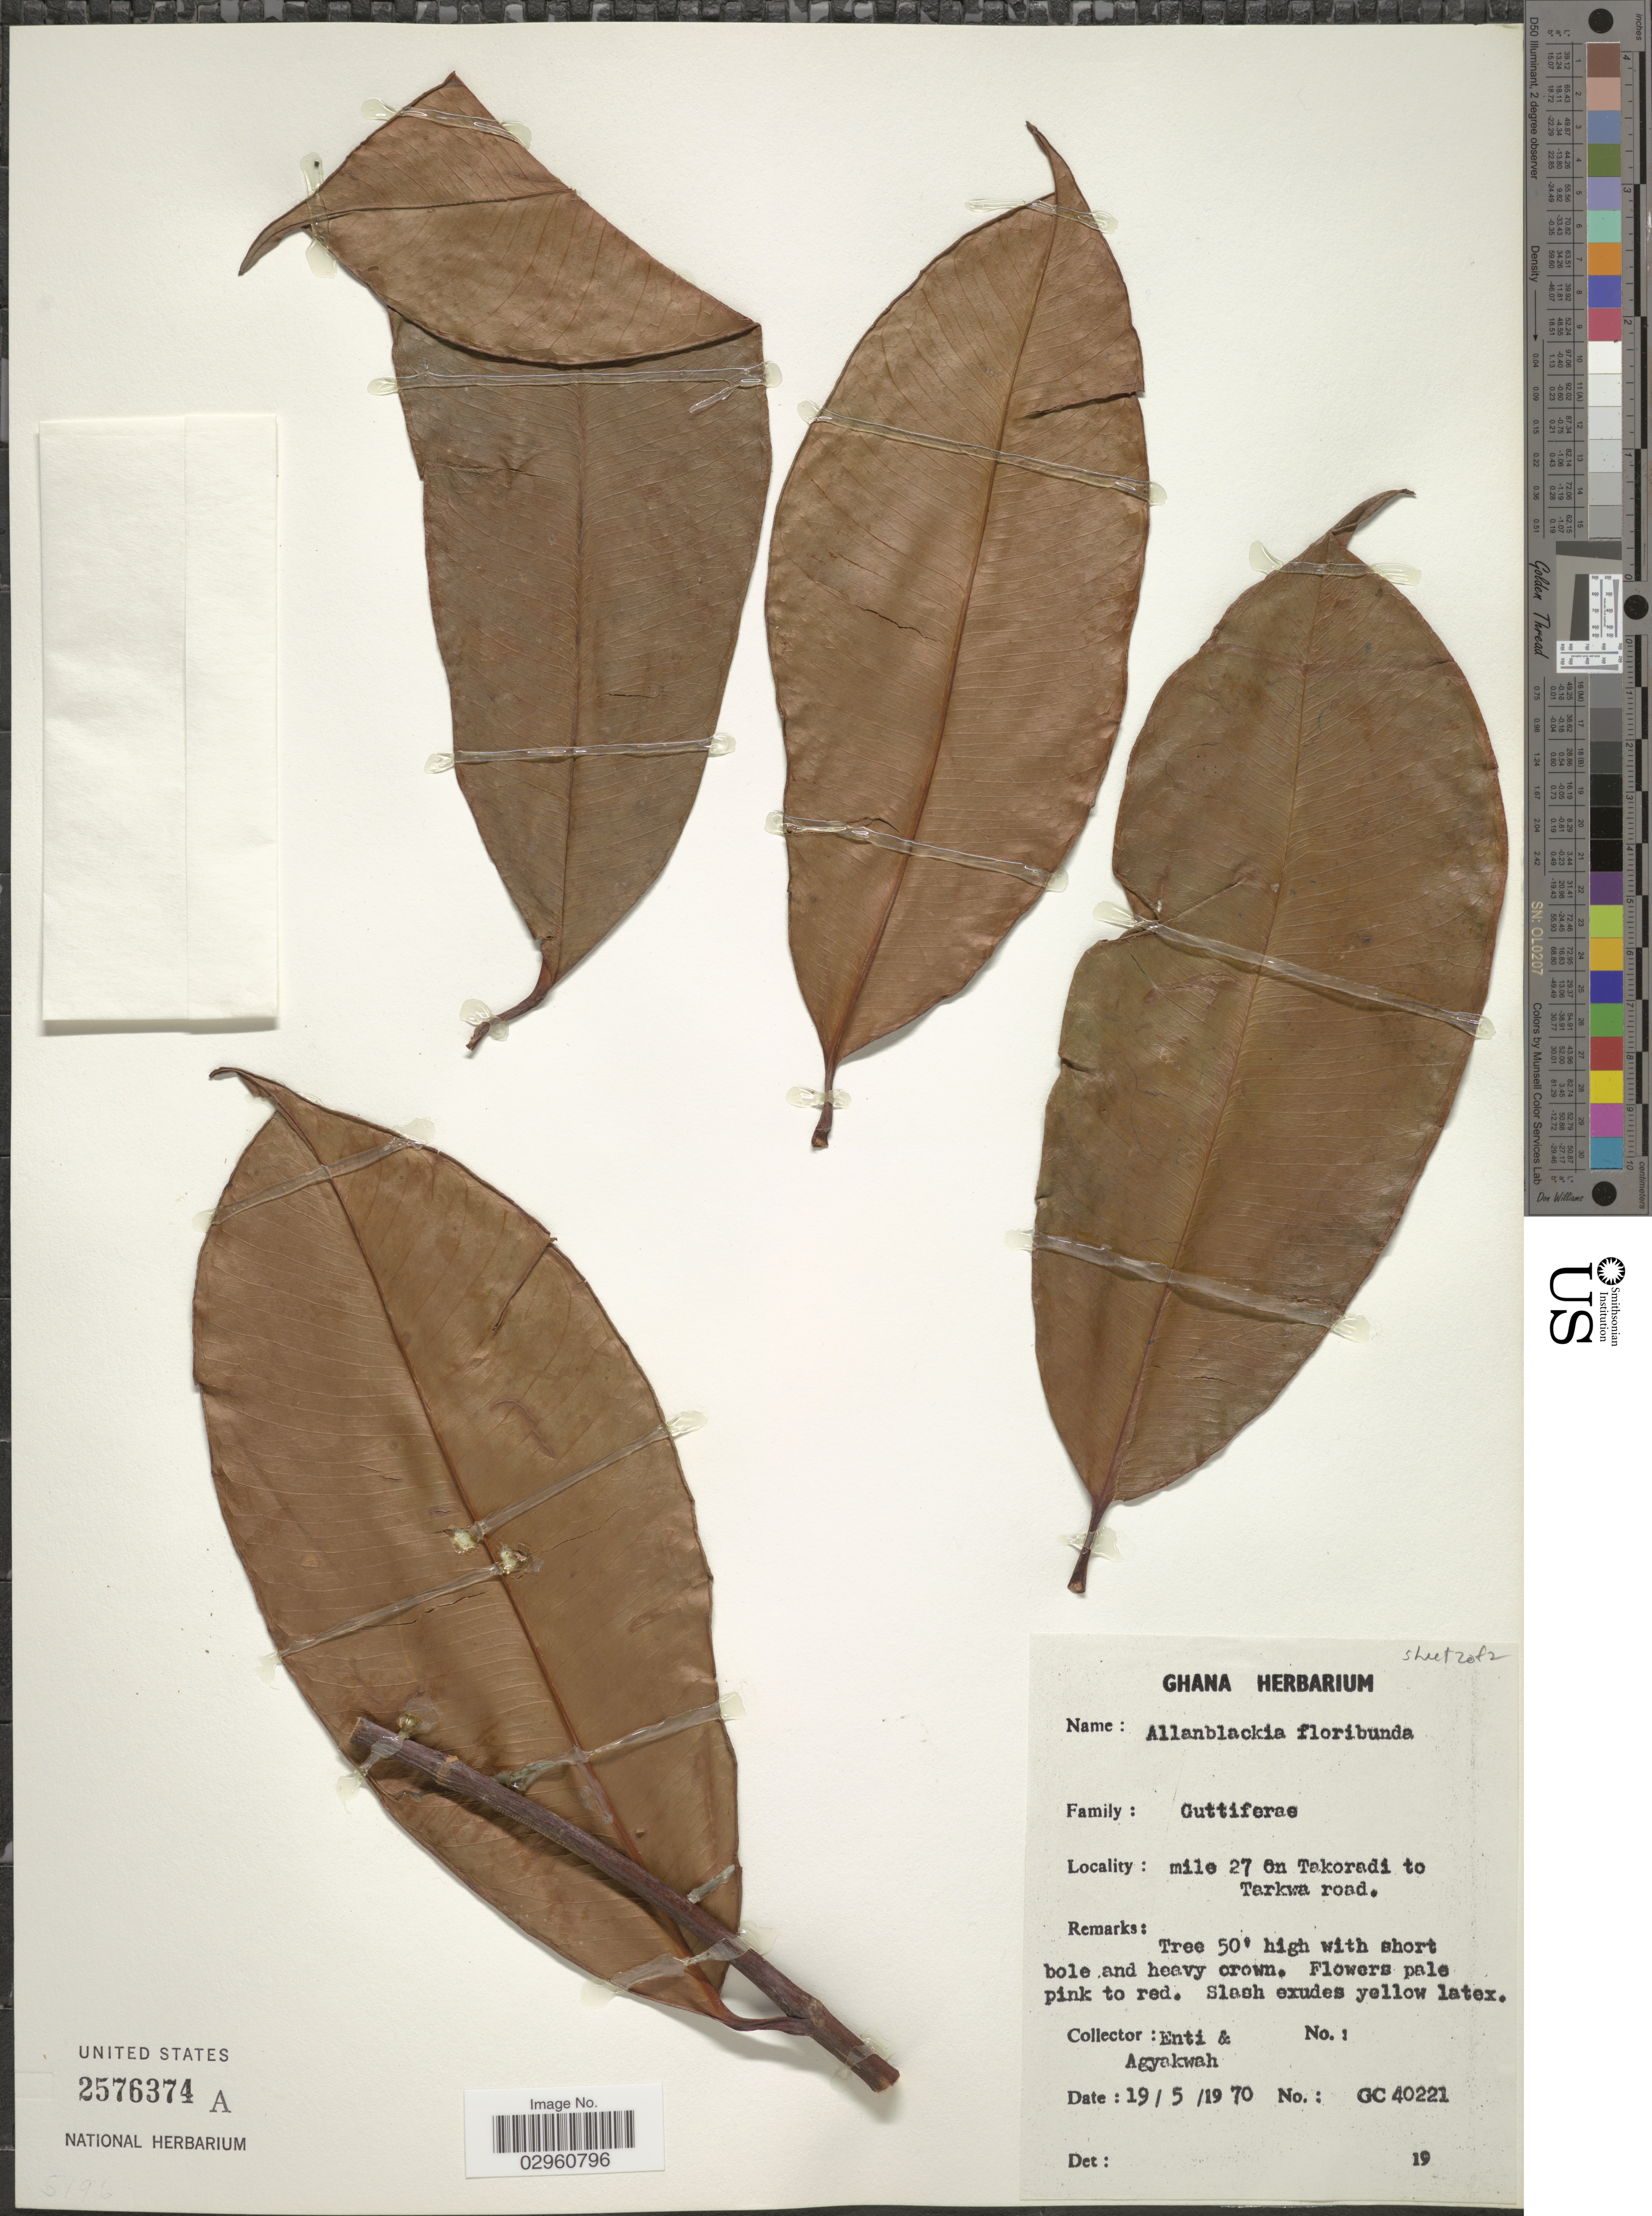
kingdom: Plantae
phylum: Tracheophyta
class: Magnoliopsida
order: Malpighiales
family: Clusiaceae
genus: Allanblackia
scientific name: Allanblackia floribunda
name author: Oliv.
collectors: -. Enti & Agyakwah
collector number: GC 40221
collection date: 1970-05-19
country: Ghana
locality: Mile 27 on Takoradi to Tarkwa road.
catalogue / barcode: US 2576374A